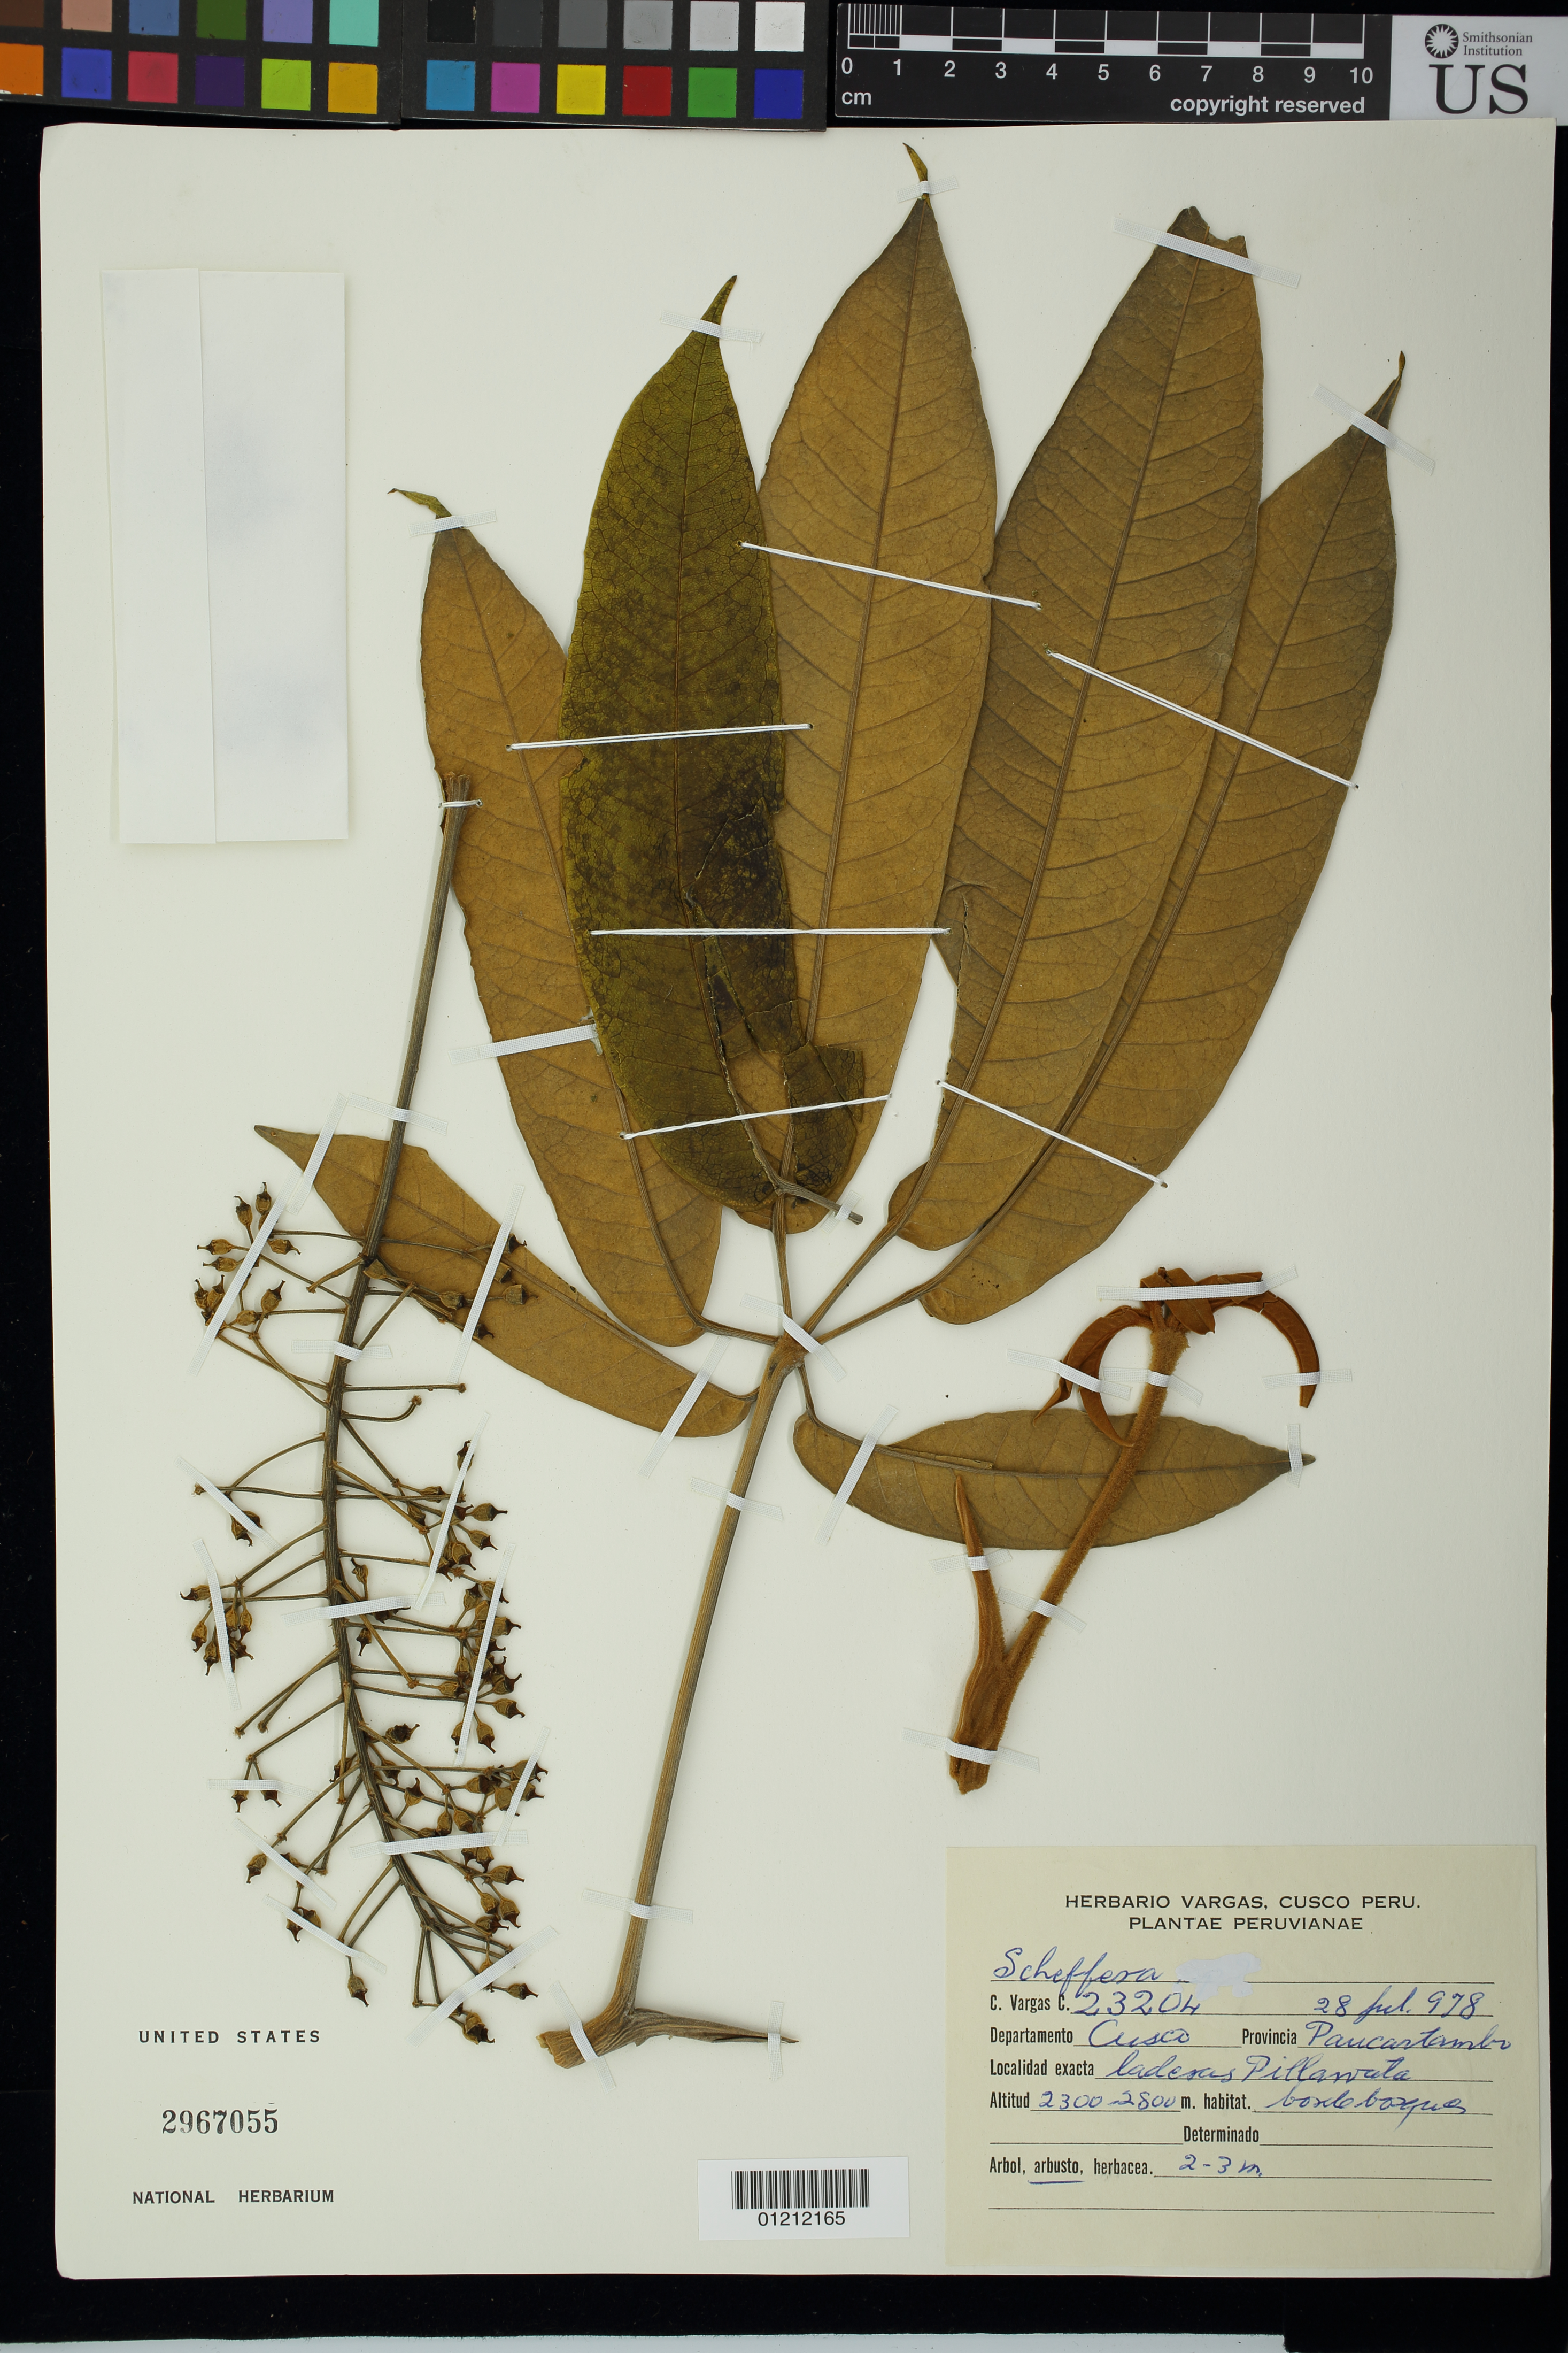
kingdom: Plantae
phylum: Tracheophyta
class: Magnoliopsida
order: Apiales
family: Araliaceae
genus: Schefflera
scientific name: Schefflera sp.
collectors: C. Vargas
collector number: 230204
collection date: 1978-07-28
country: Peru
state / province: Cusco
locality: Provnicia Paucartambo, Localidad exacta: laderas Pillawata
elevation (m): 2300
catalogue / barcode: US 2967055